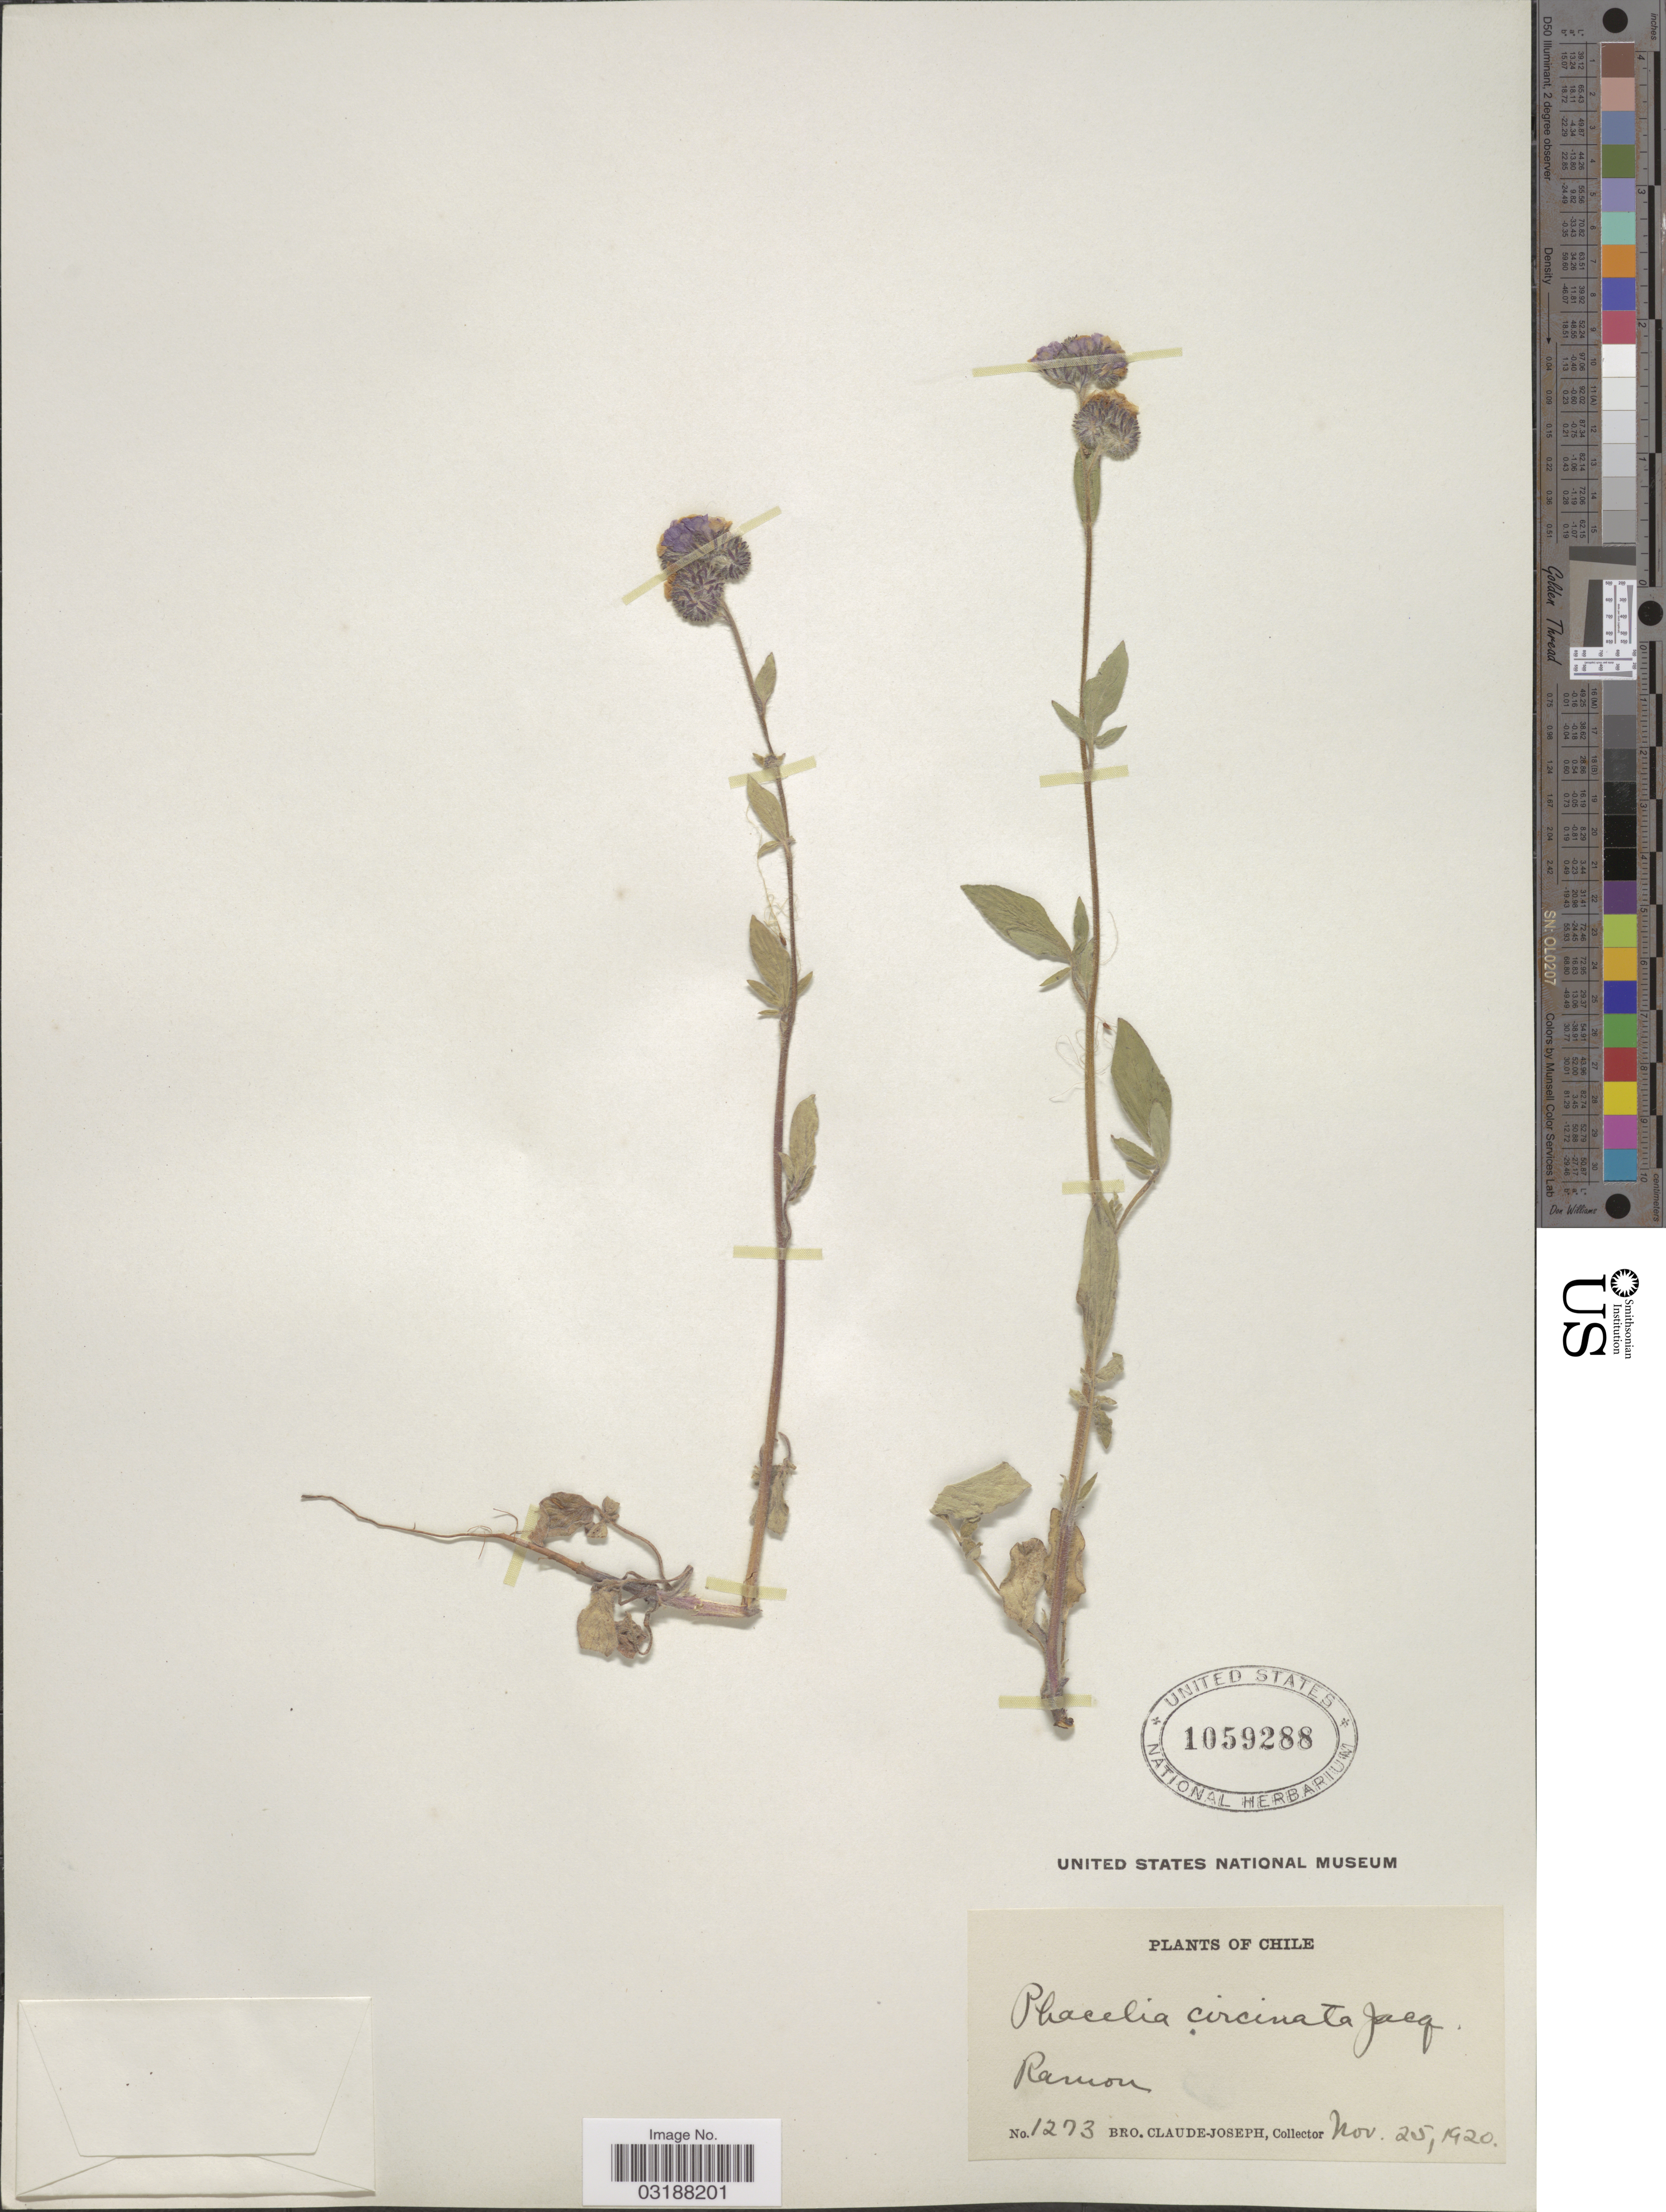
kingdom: Plantae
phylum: Tracheophyta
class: Magnoliopsida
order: Boraginales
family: Hydrophyllaceae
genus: Phacelia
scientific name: Phacelia magellanica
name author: (Lam.) Coville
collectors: Bro. Claude-Joseph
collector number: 1273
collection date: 1920-11-25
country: Chile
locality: Ramon.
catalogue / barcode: US 1059288